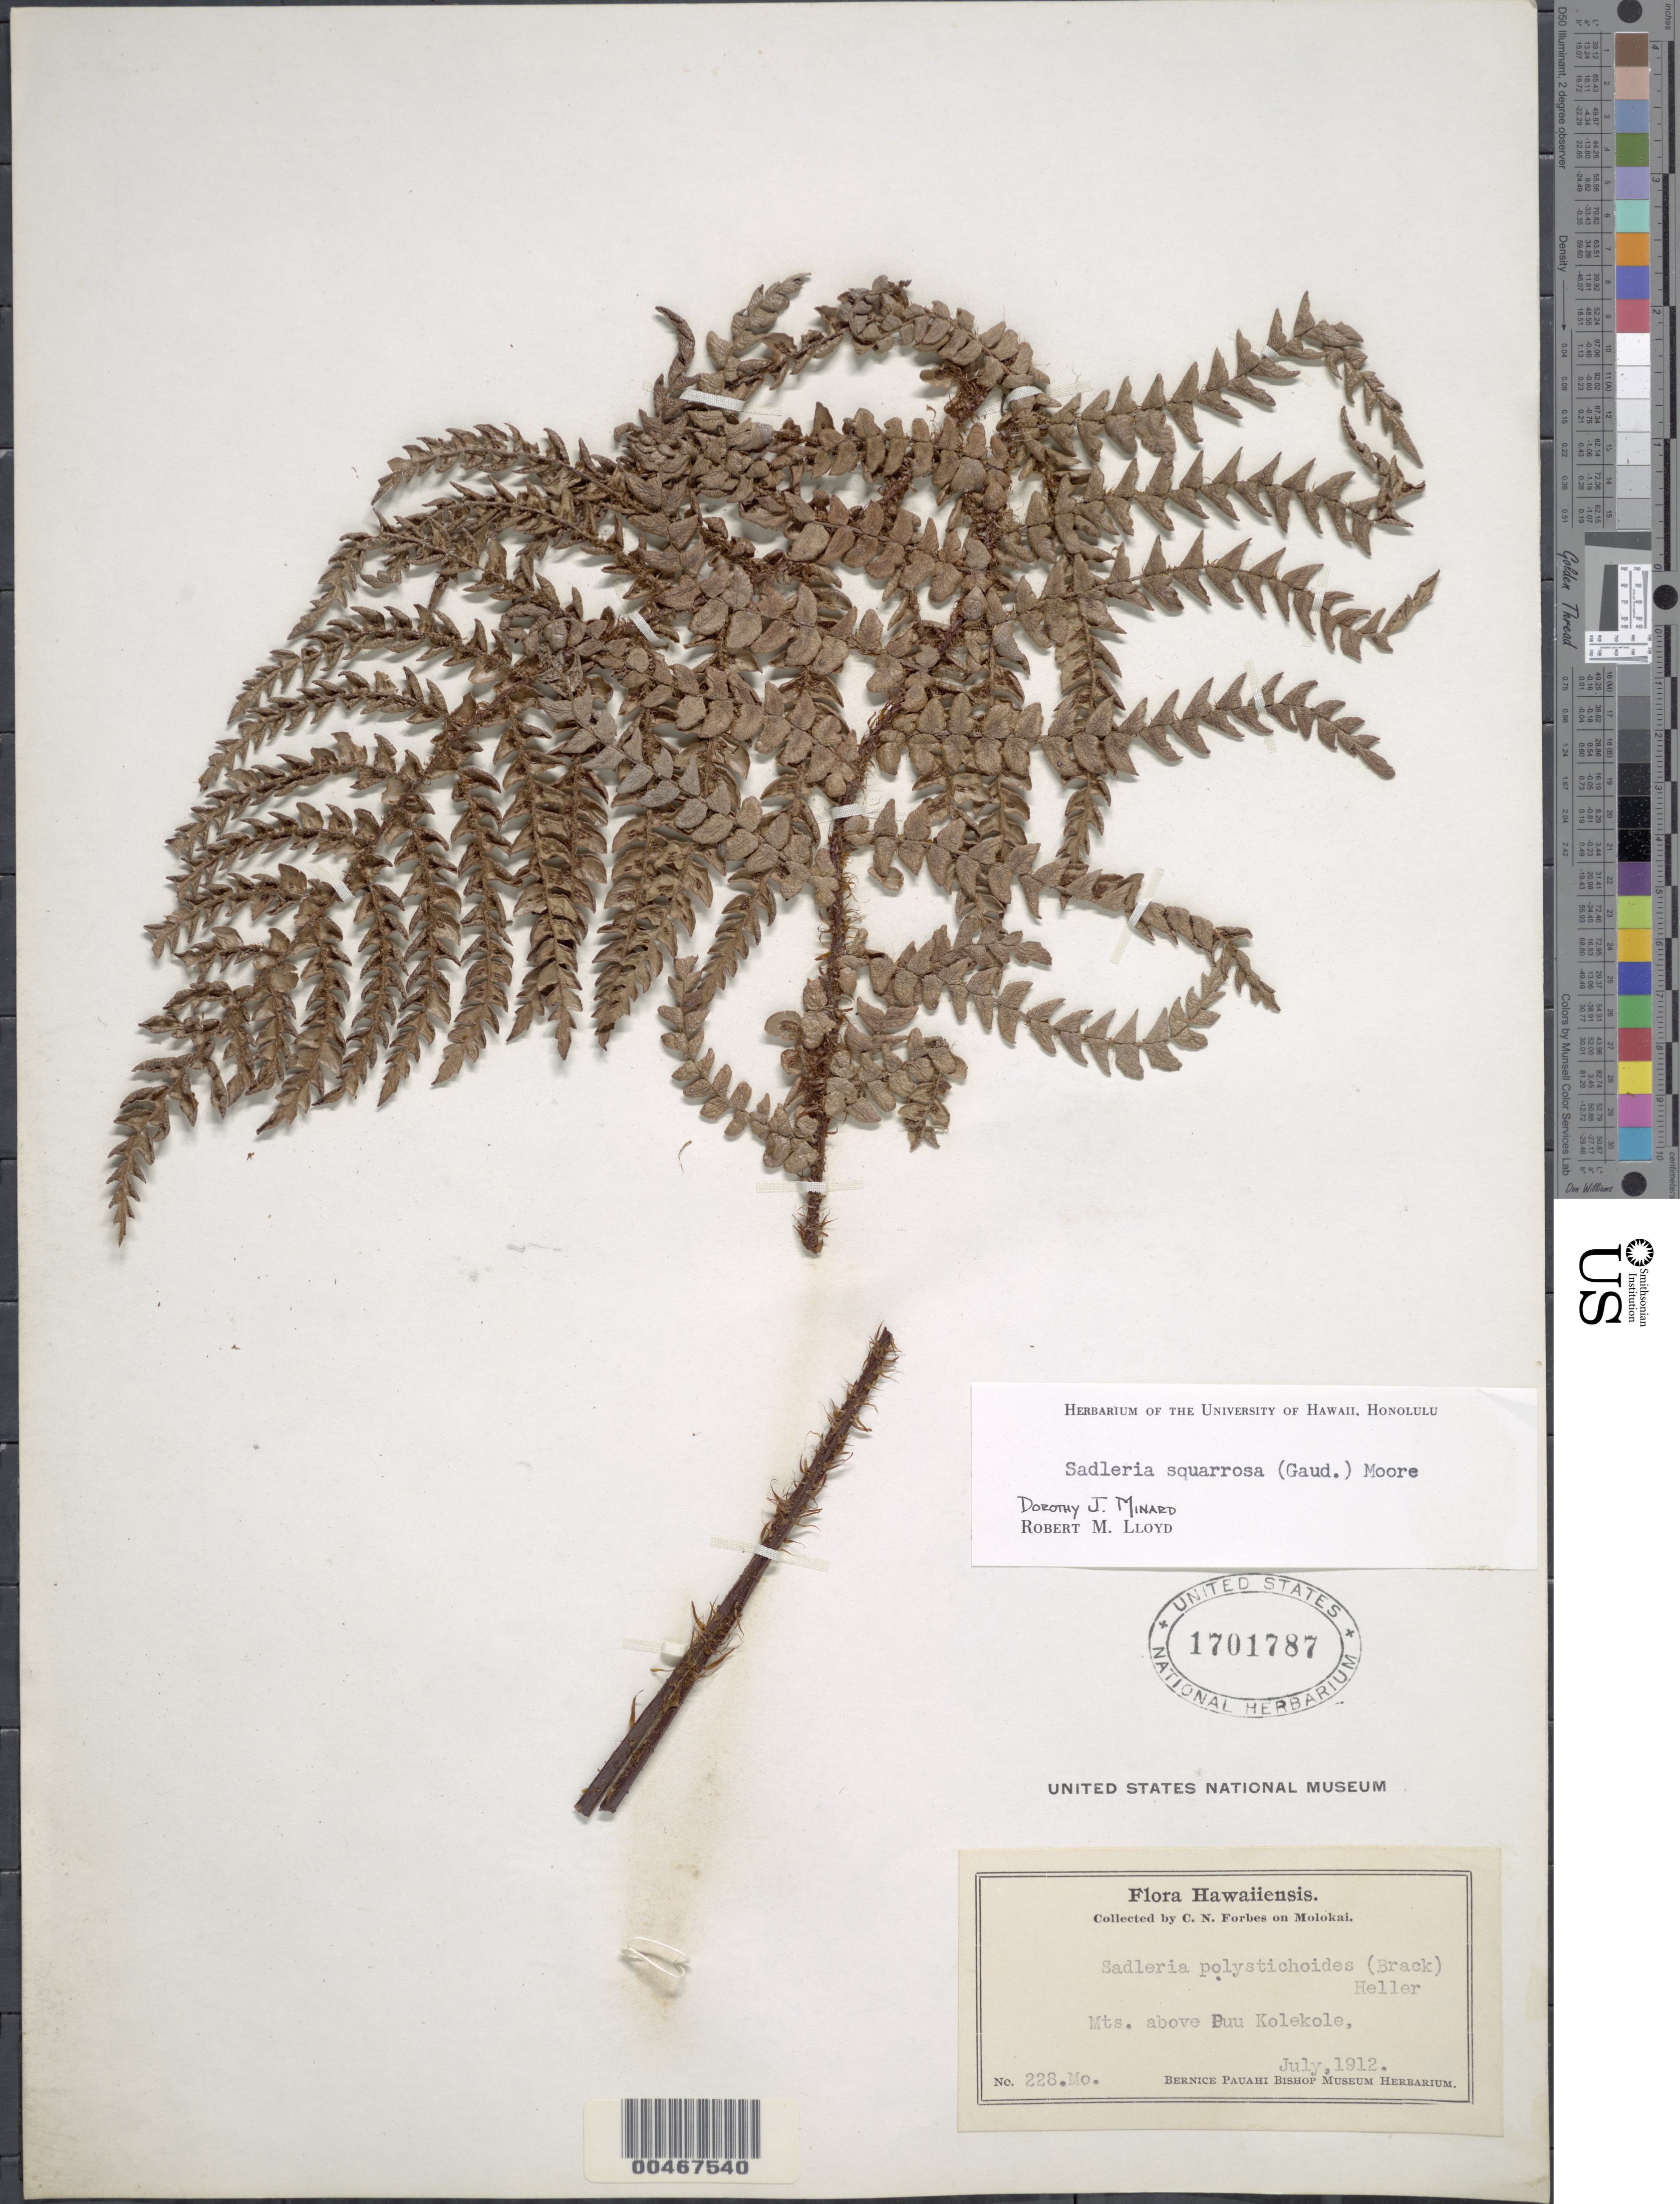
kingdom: Plantae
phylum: Tracheophyta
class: Polypodiopsida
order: Polypodiales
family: Blechnaceae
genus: Sadleria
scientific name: Sadleria squarrosa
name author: (Gaudich.) T. Moore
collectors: C. N. Forbes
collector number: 228.Mo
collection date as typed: Jul 1912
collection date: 1912-07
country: United States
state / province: Hawaii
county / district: Maui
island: Moloka'i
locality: Mts. above Puu Kolekole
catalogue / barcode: US 1701787